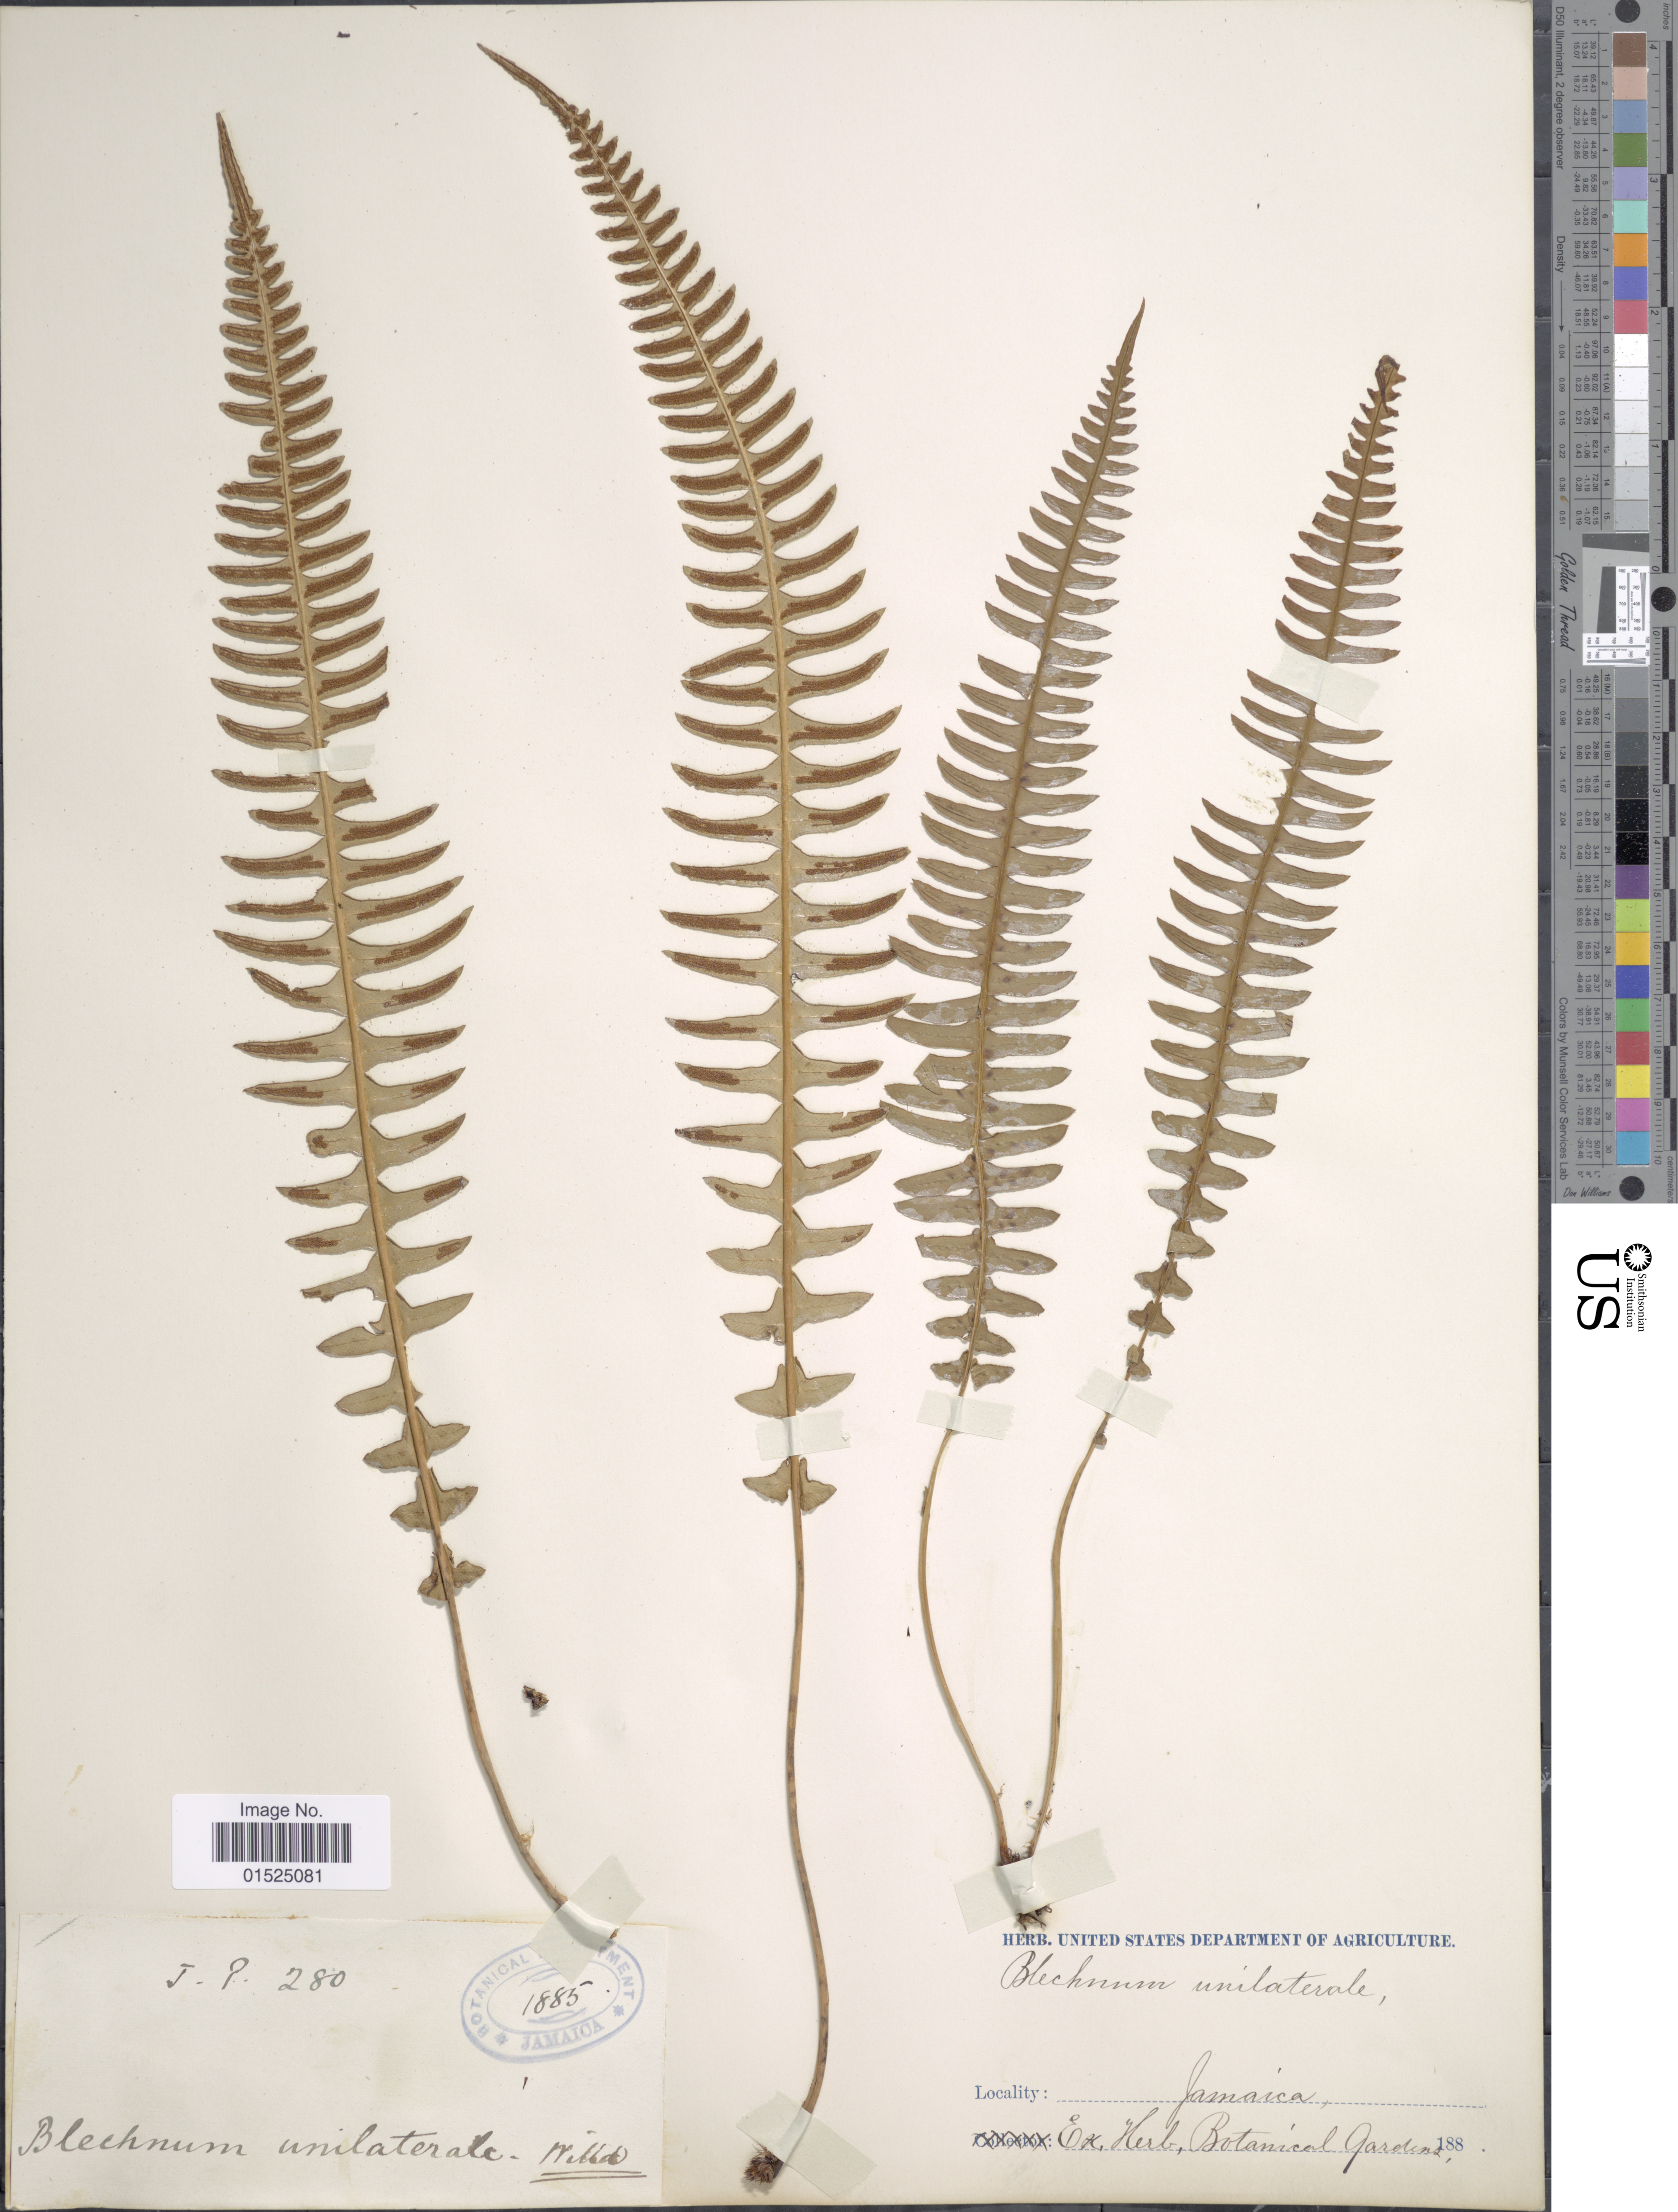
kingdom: Plantae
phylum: Tracheophyta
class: Polypodiopsida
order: Polypodiales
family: Blechnaceae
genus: Blechnum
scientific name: Blechnum unilaterale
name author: Sw.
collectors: ex herb. Bot. Gard.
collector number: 280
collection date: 1885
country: Jamaica